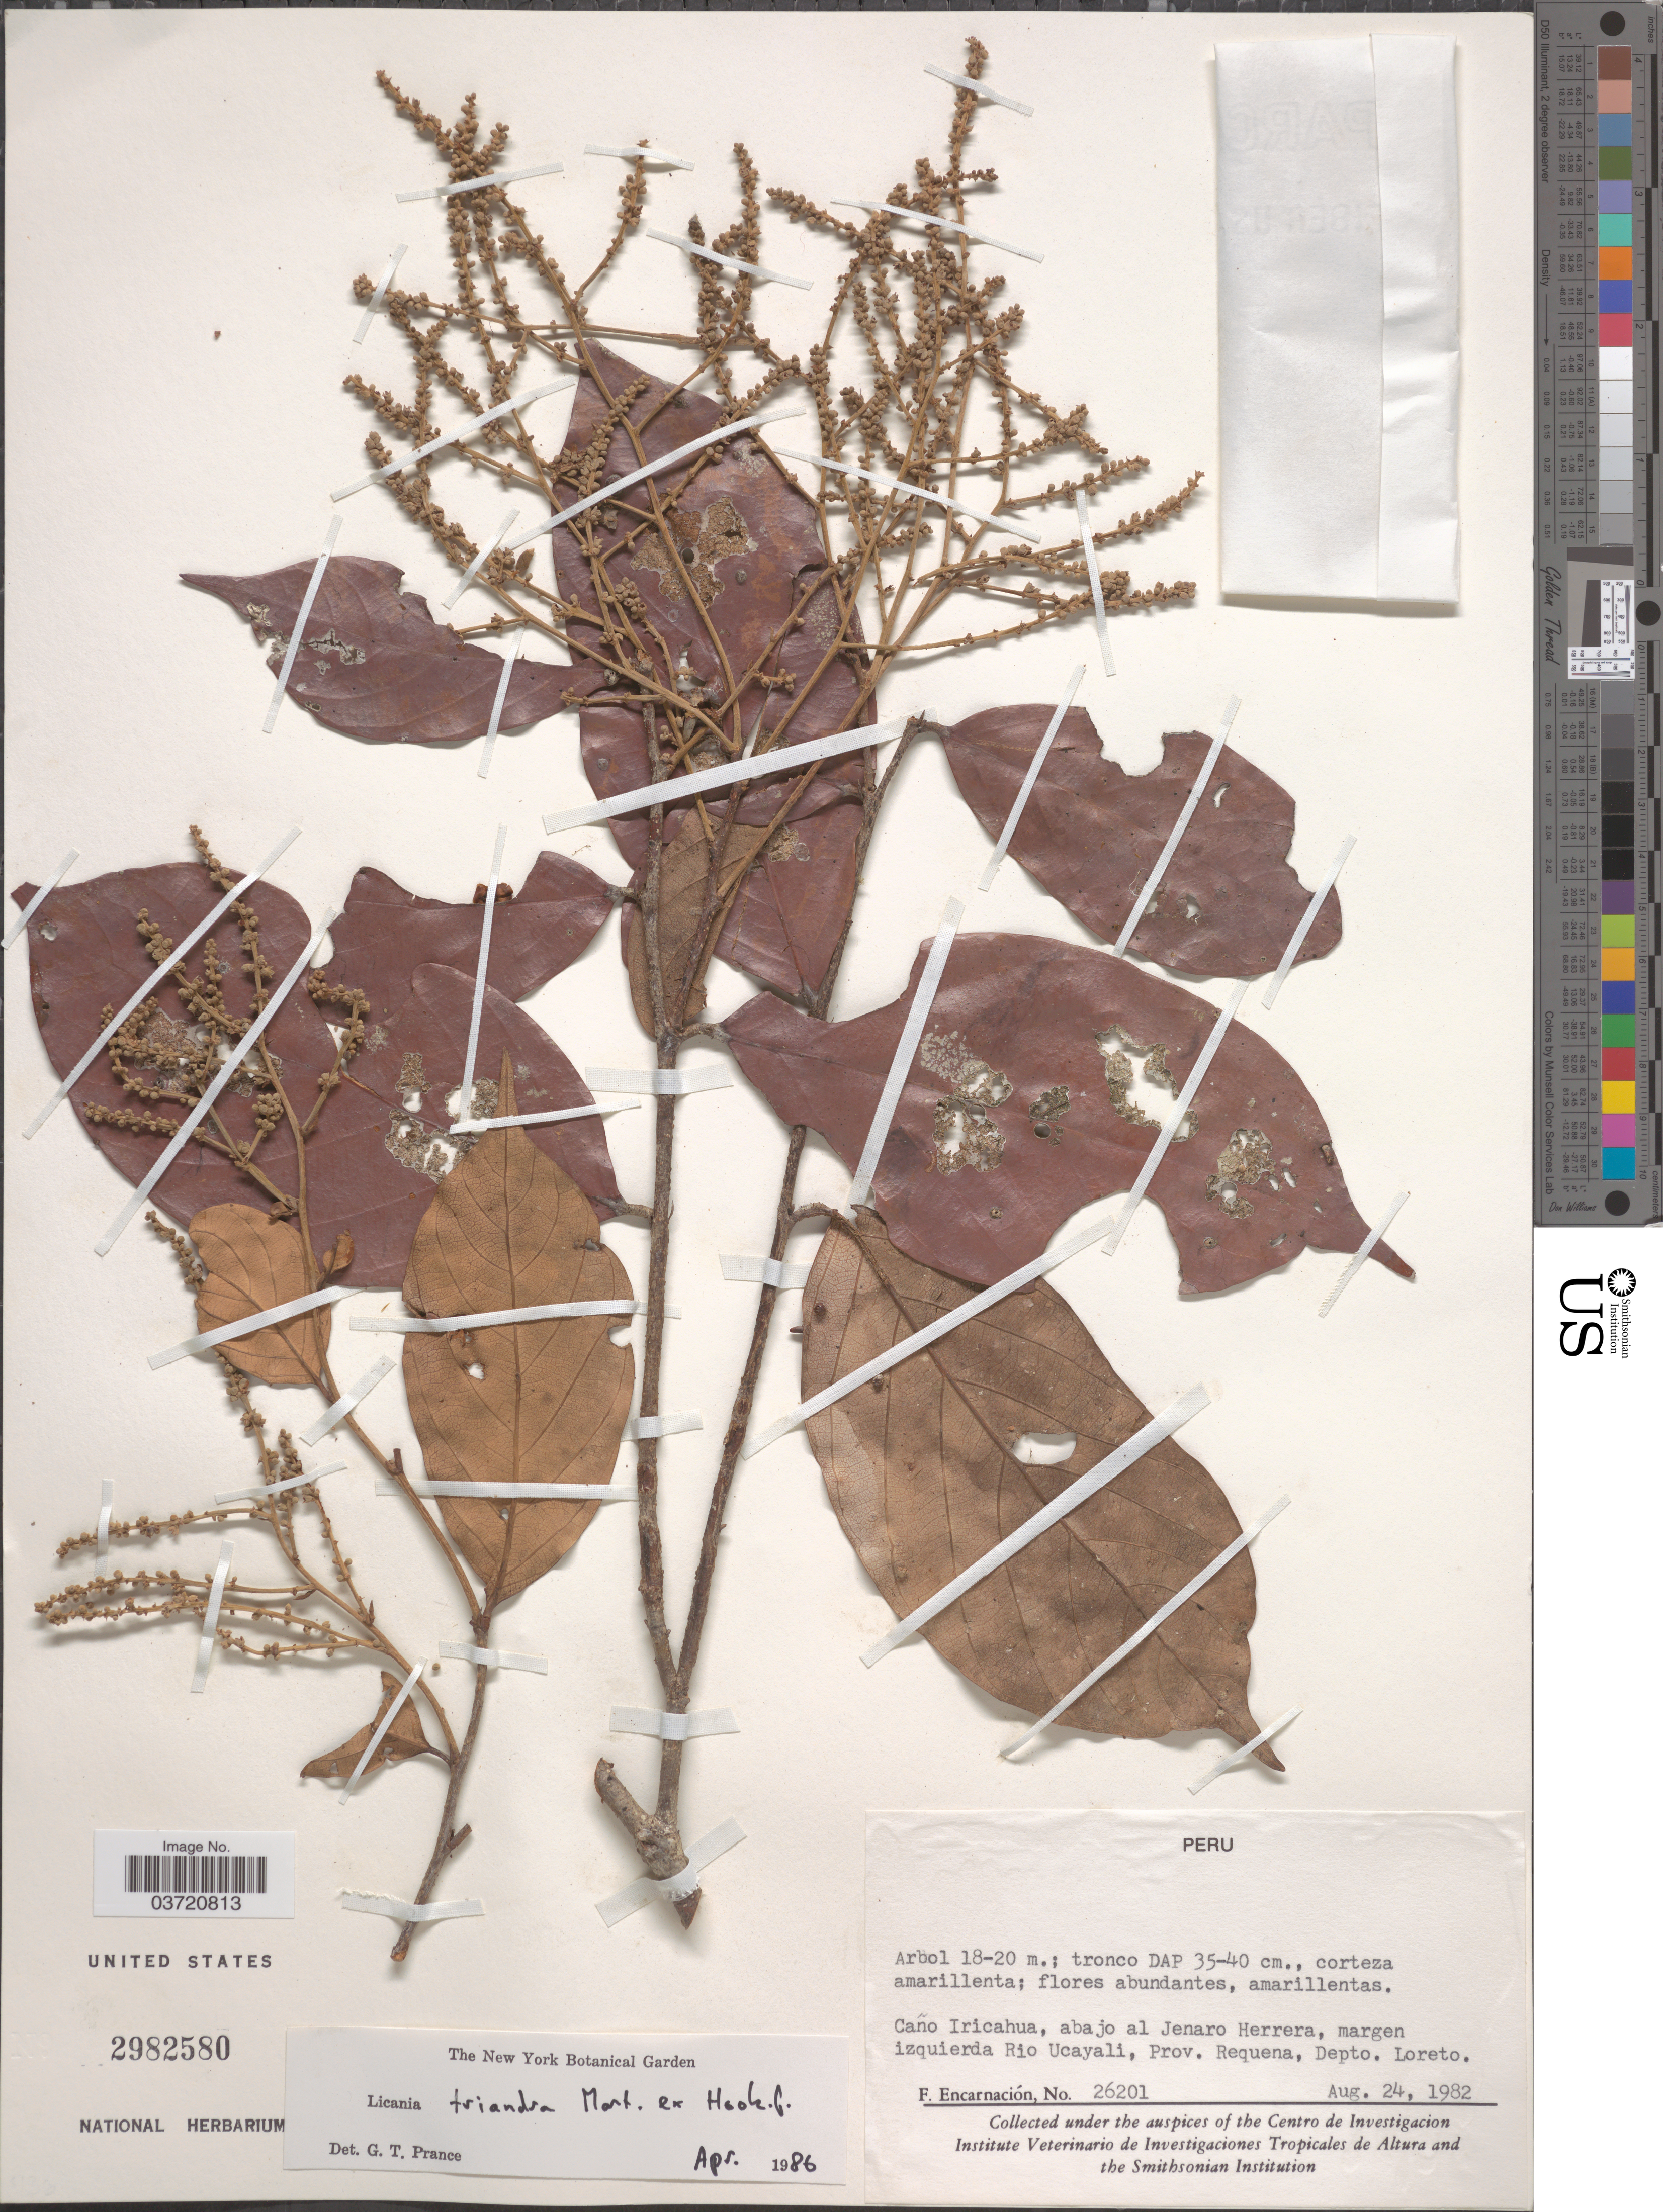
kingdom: Plantae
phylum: Tracheophyta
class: Magnoliopsida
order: Malpighiales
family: Chrysobalanaceae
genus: Licania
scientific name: Licania triandra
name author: Mart. ex Hook. f.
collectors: F. Encarnación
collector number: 26201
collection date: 1982-08-24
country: Peru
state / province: Loreto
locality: Caño Iricahua, abajo al Jenaro Herrera, margen izquierda Rio Ucayali, Prov. Requena, Depto. Loreto.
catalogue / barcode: US 2982580